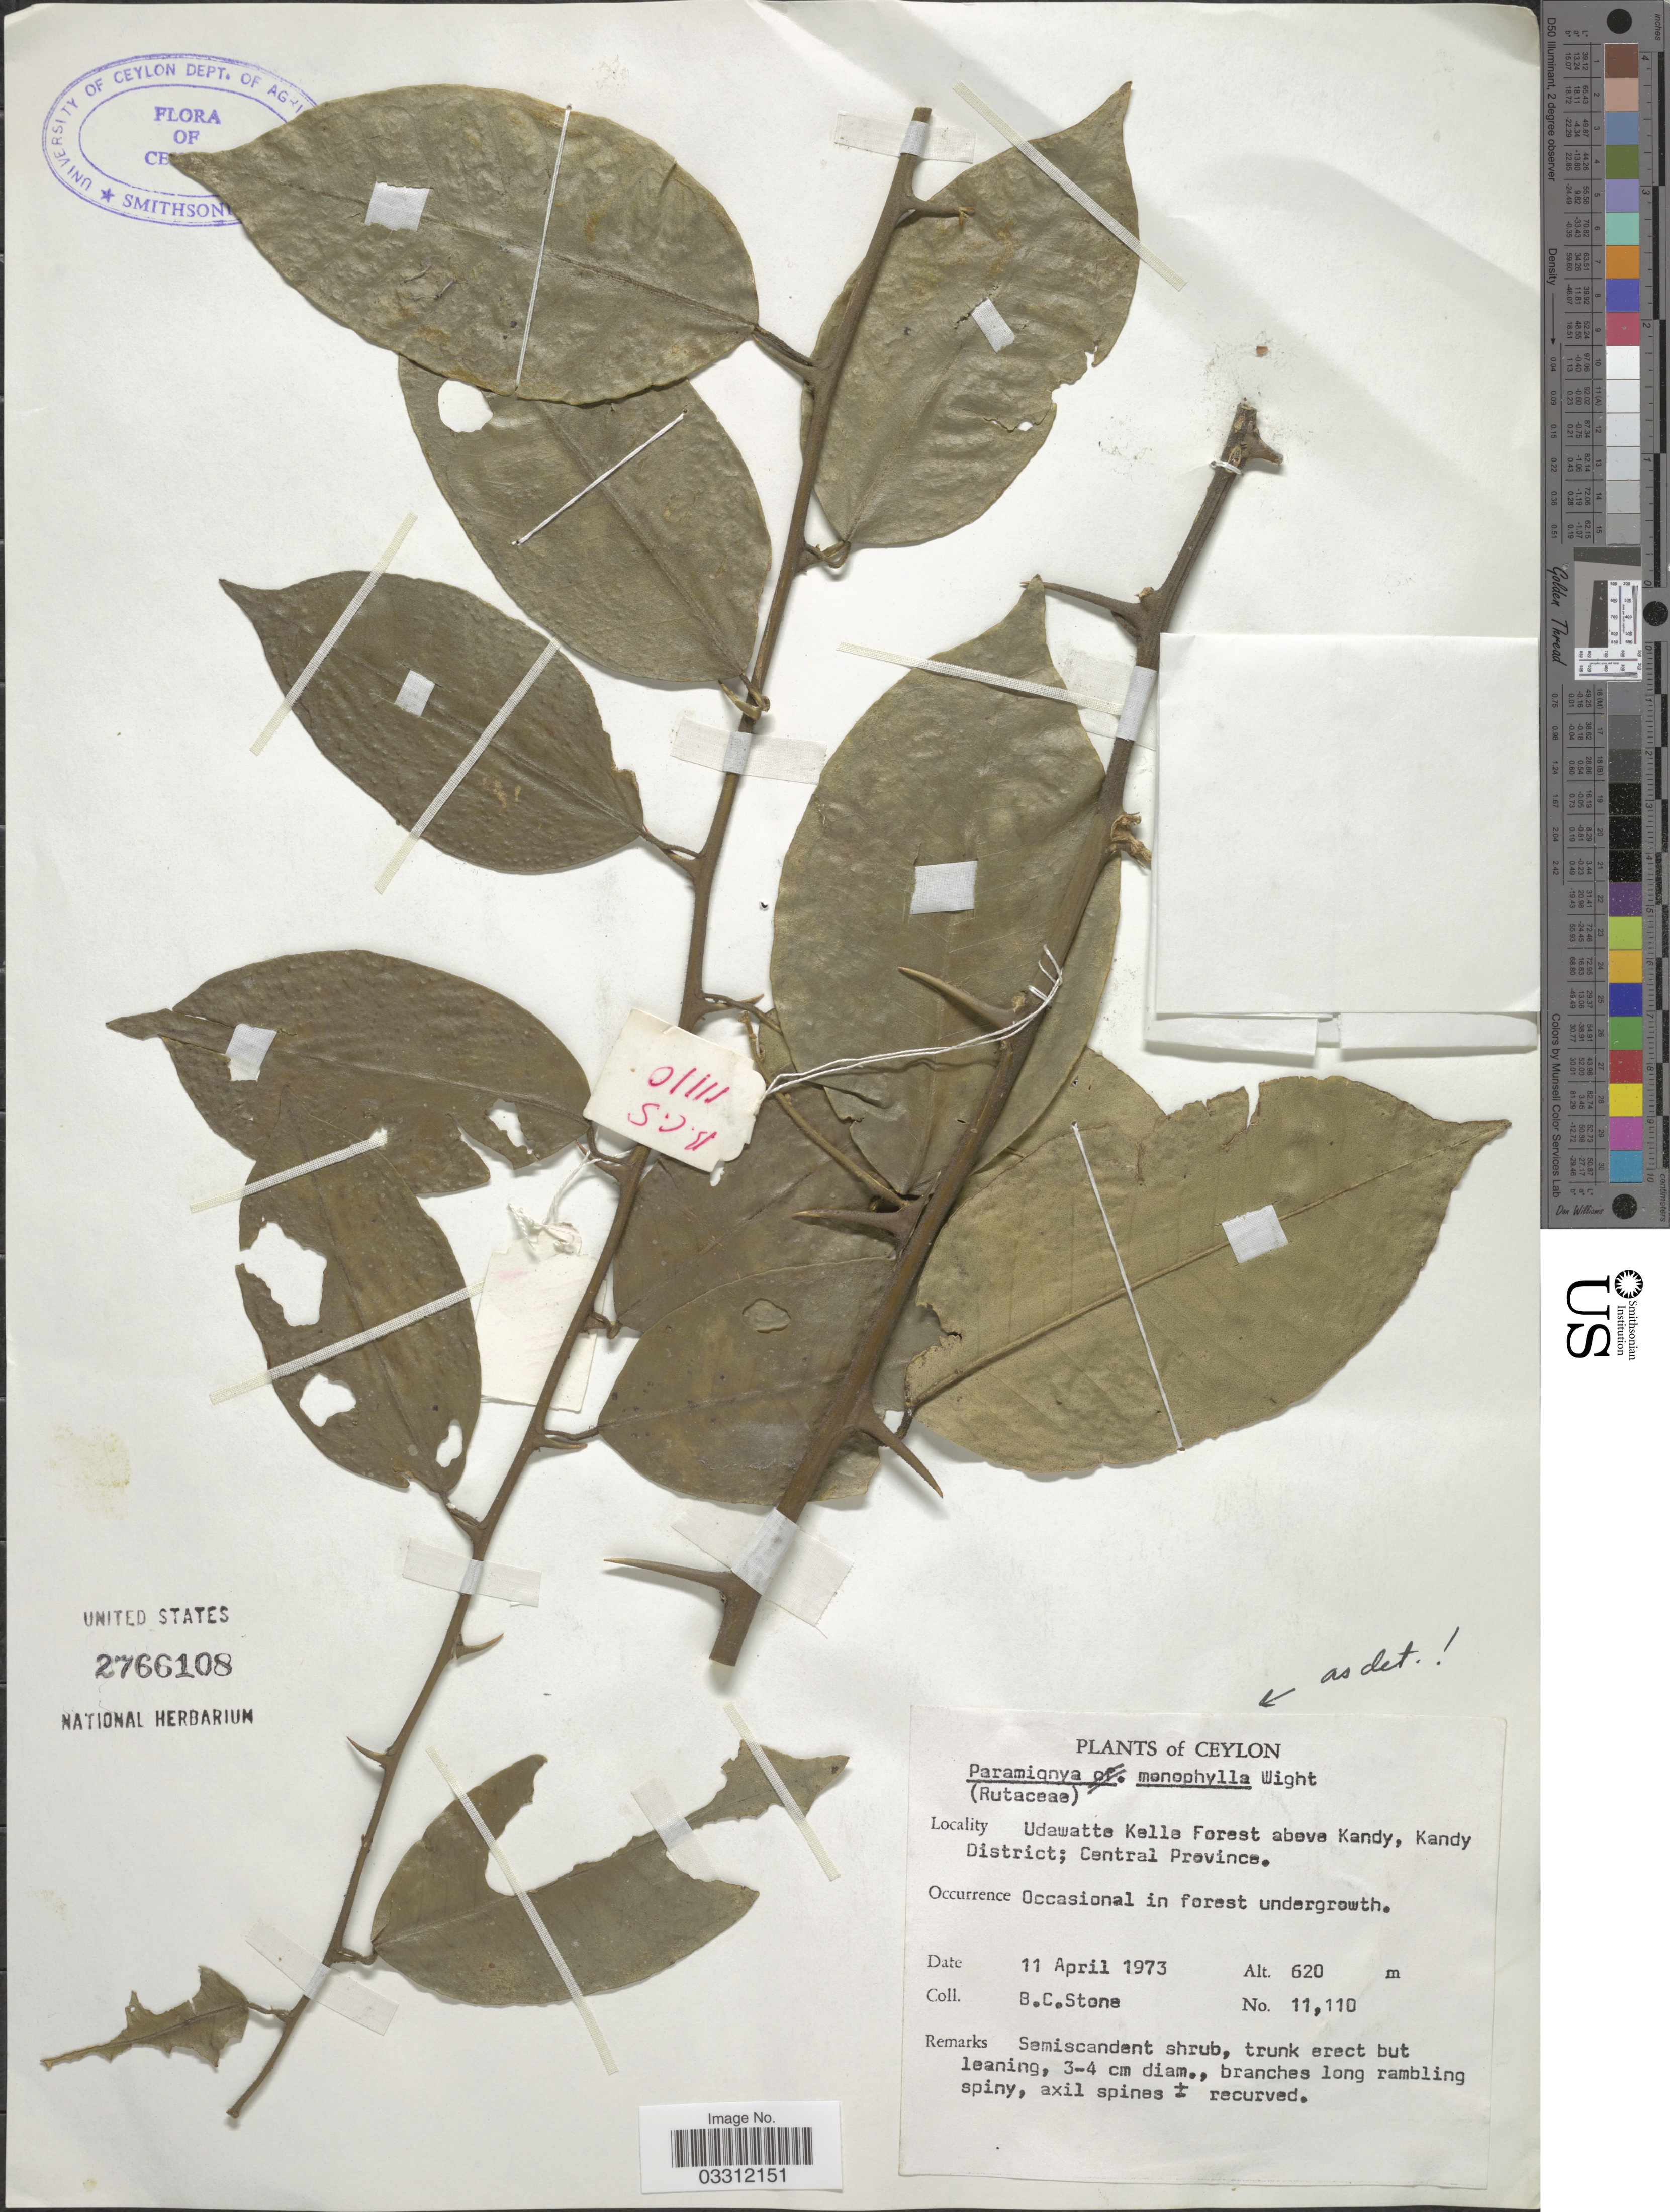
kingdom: Plantae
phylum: Tracheophyta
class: Magnoliopsida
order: Sapindales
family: Rutaceae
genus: Paramignya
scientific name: Paramignya monophylla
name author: Wight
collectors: B. C. Stone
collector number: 11110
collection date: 1973-04-11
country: Sri Lanka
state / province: Central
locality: Ceylon, Udawatte Kelle Forest above Kandy, Kandy District.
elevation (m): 620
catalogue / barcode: US 2766108